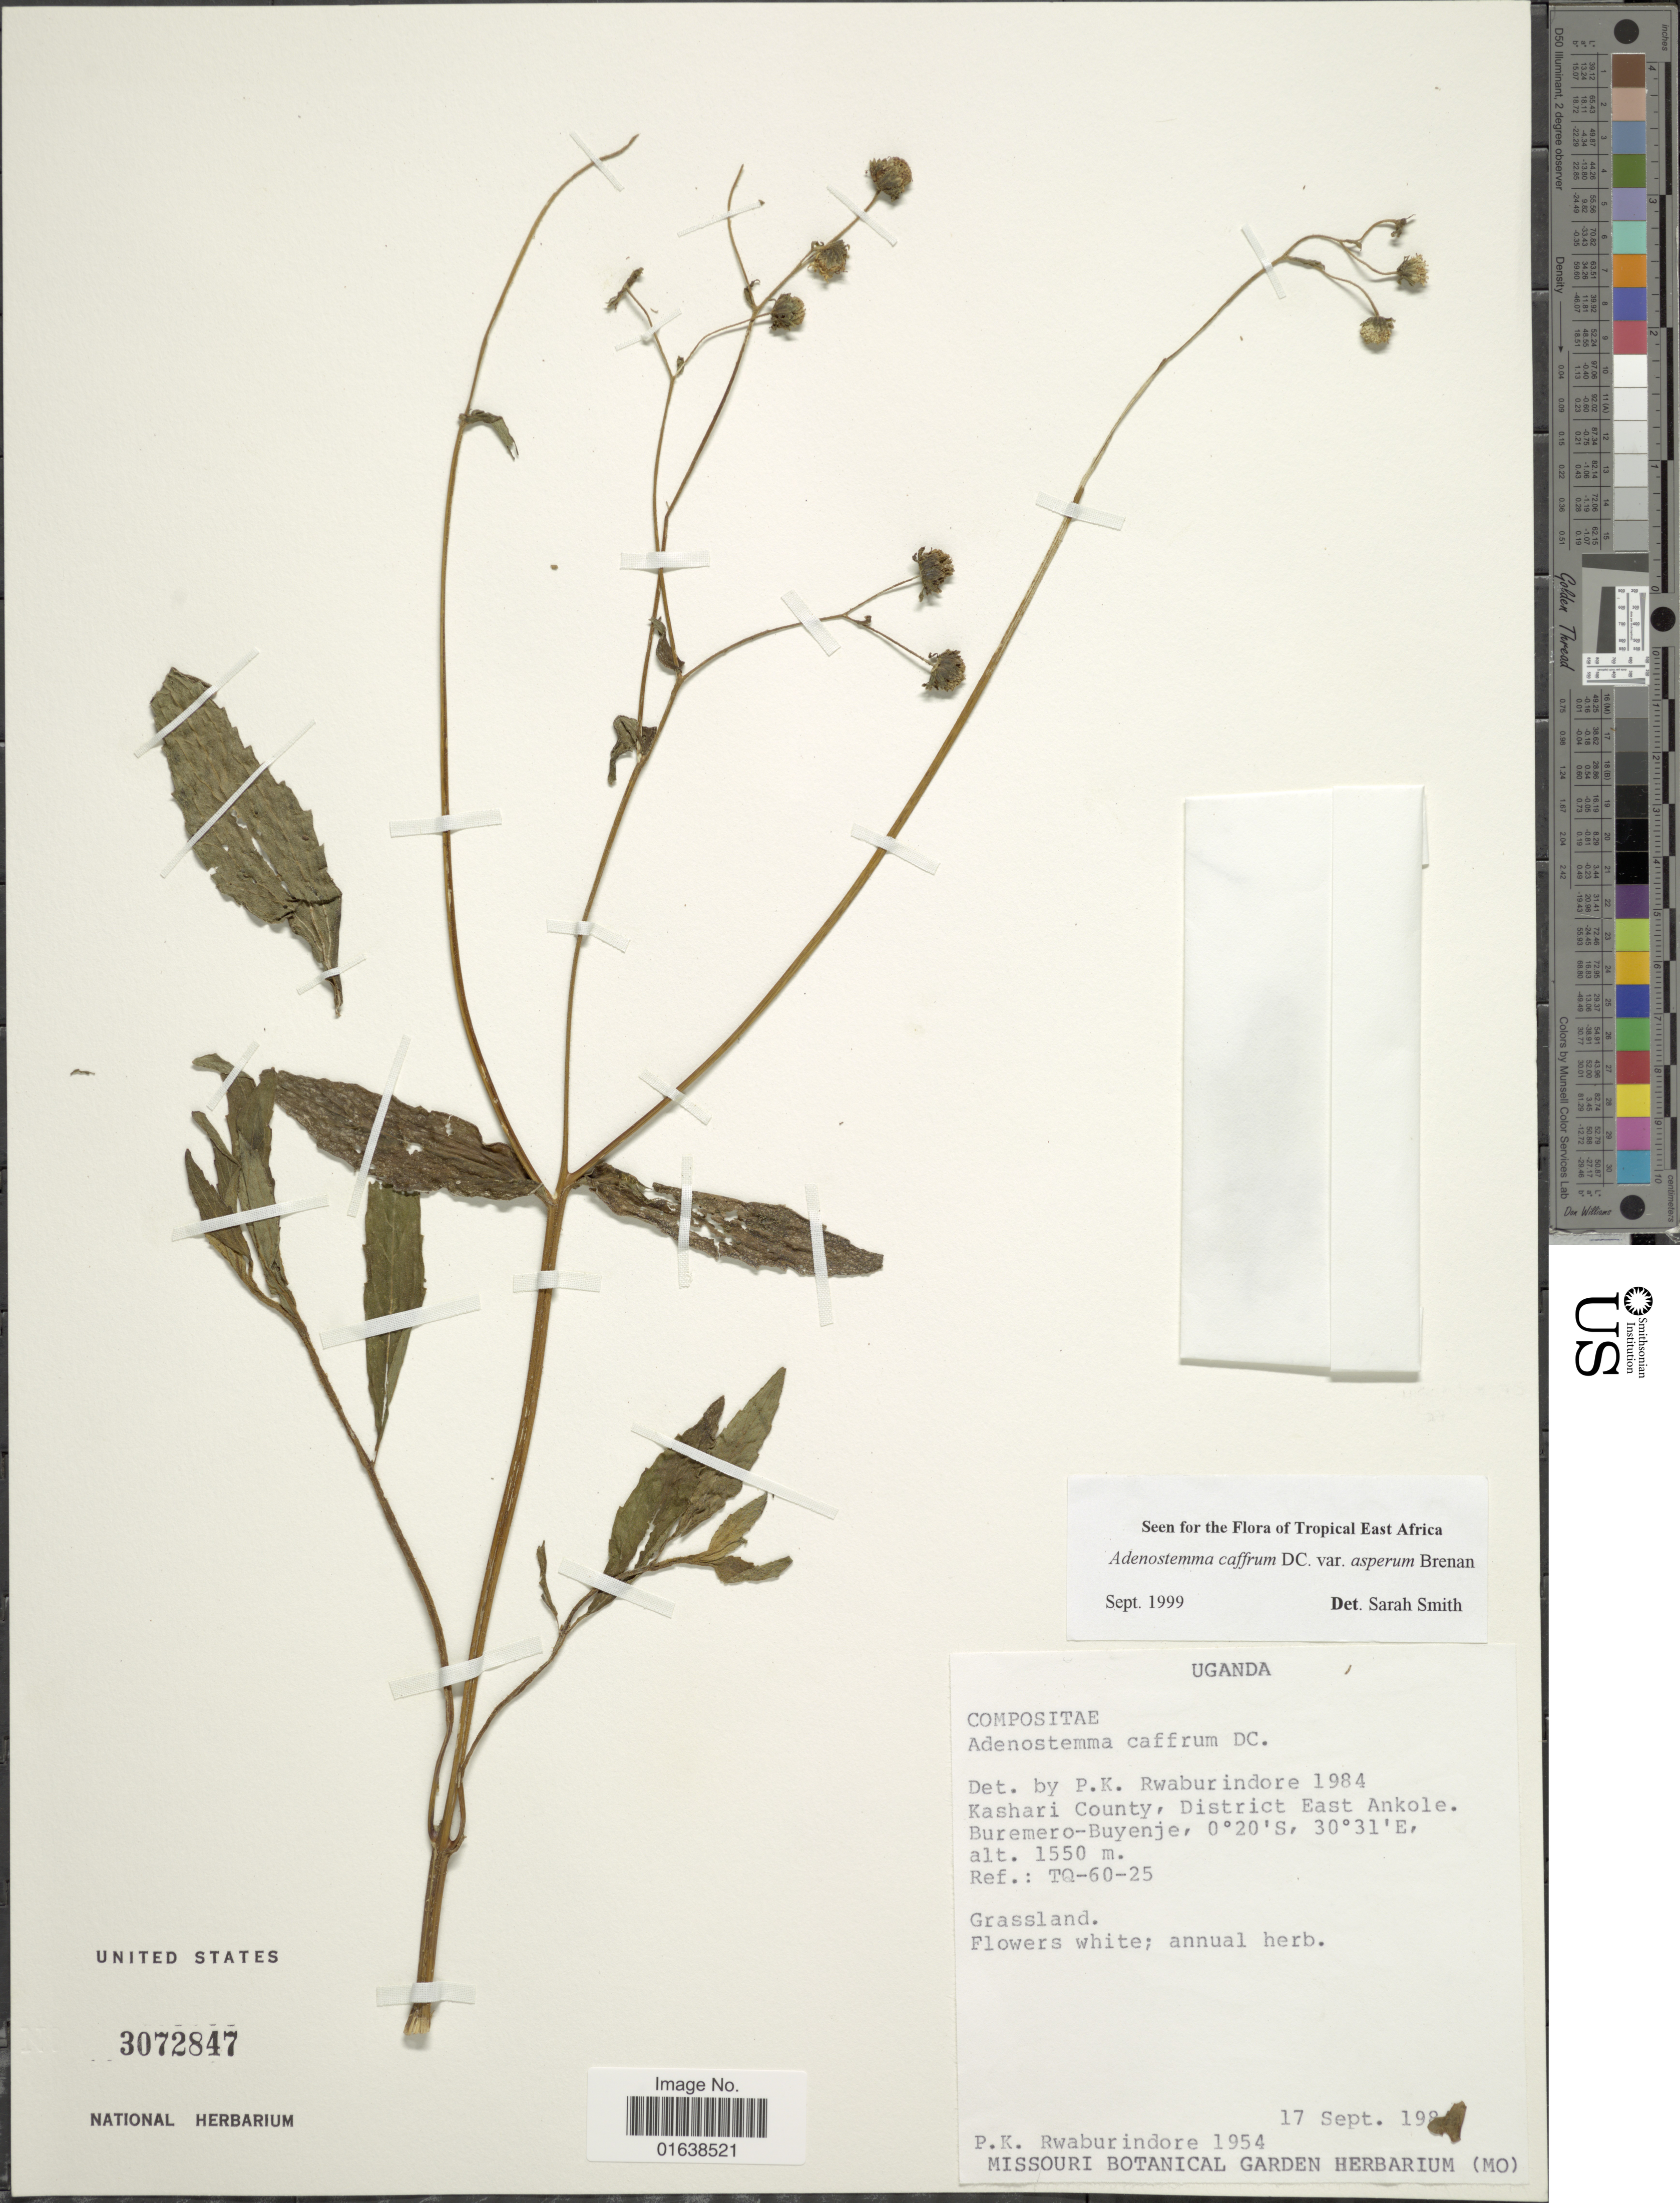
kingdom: Plantae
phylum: Tracheophyta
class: Magnoliopsida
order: Asterales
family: Asteraceae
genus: Adenostemma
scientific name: Adenostemma caffrum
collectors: P. Rwaburindore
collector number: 1954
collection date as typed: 198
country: Uganda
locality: Uganda. Kashari County, District East Ankole. Buremero-Buyenje.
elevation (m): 1550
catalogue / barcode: US 3072847